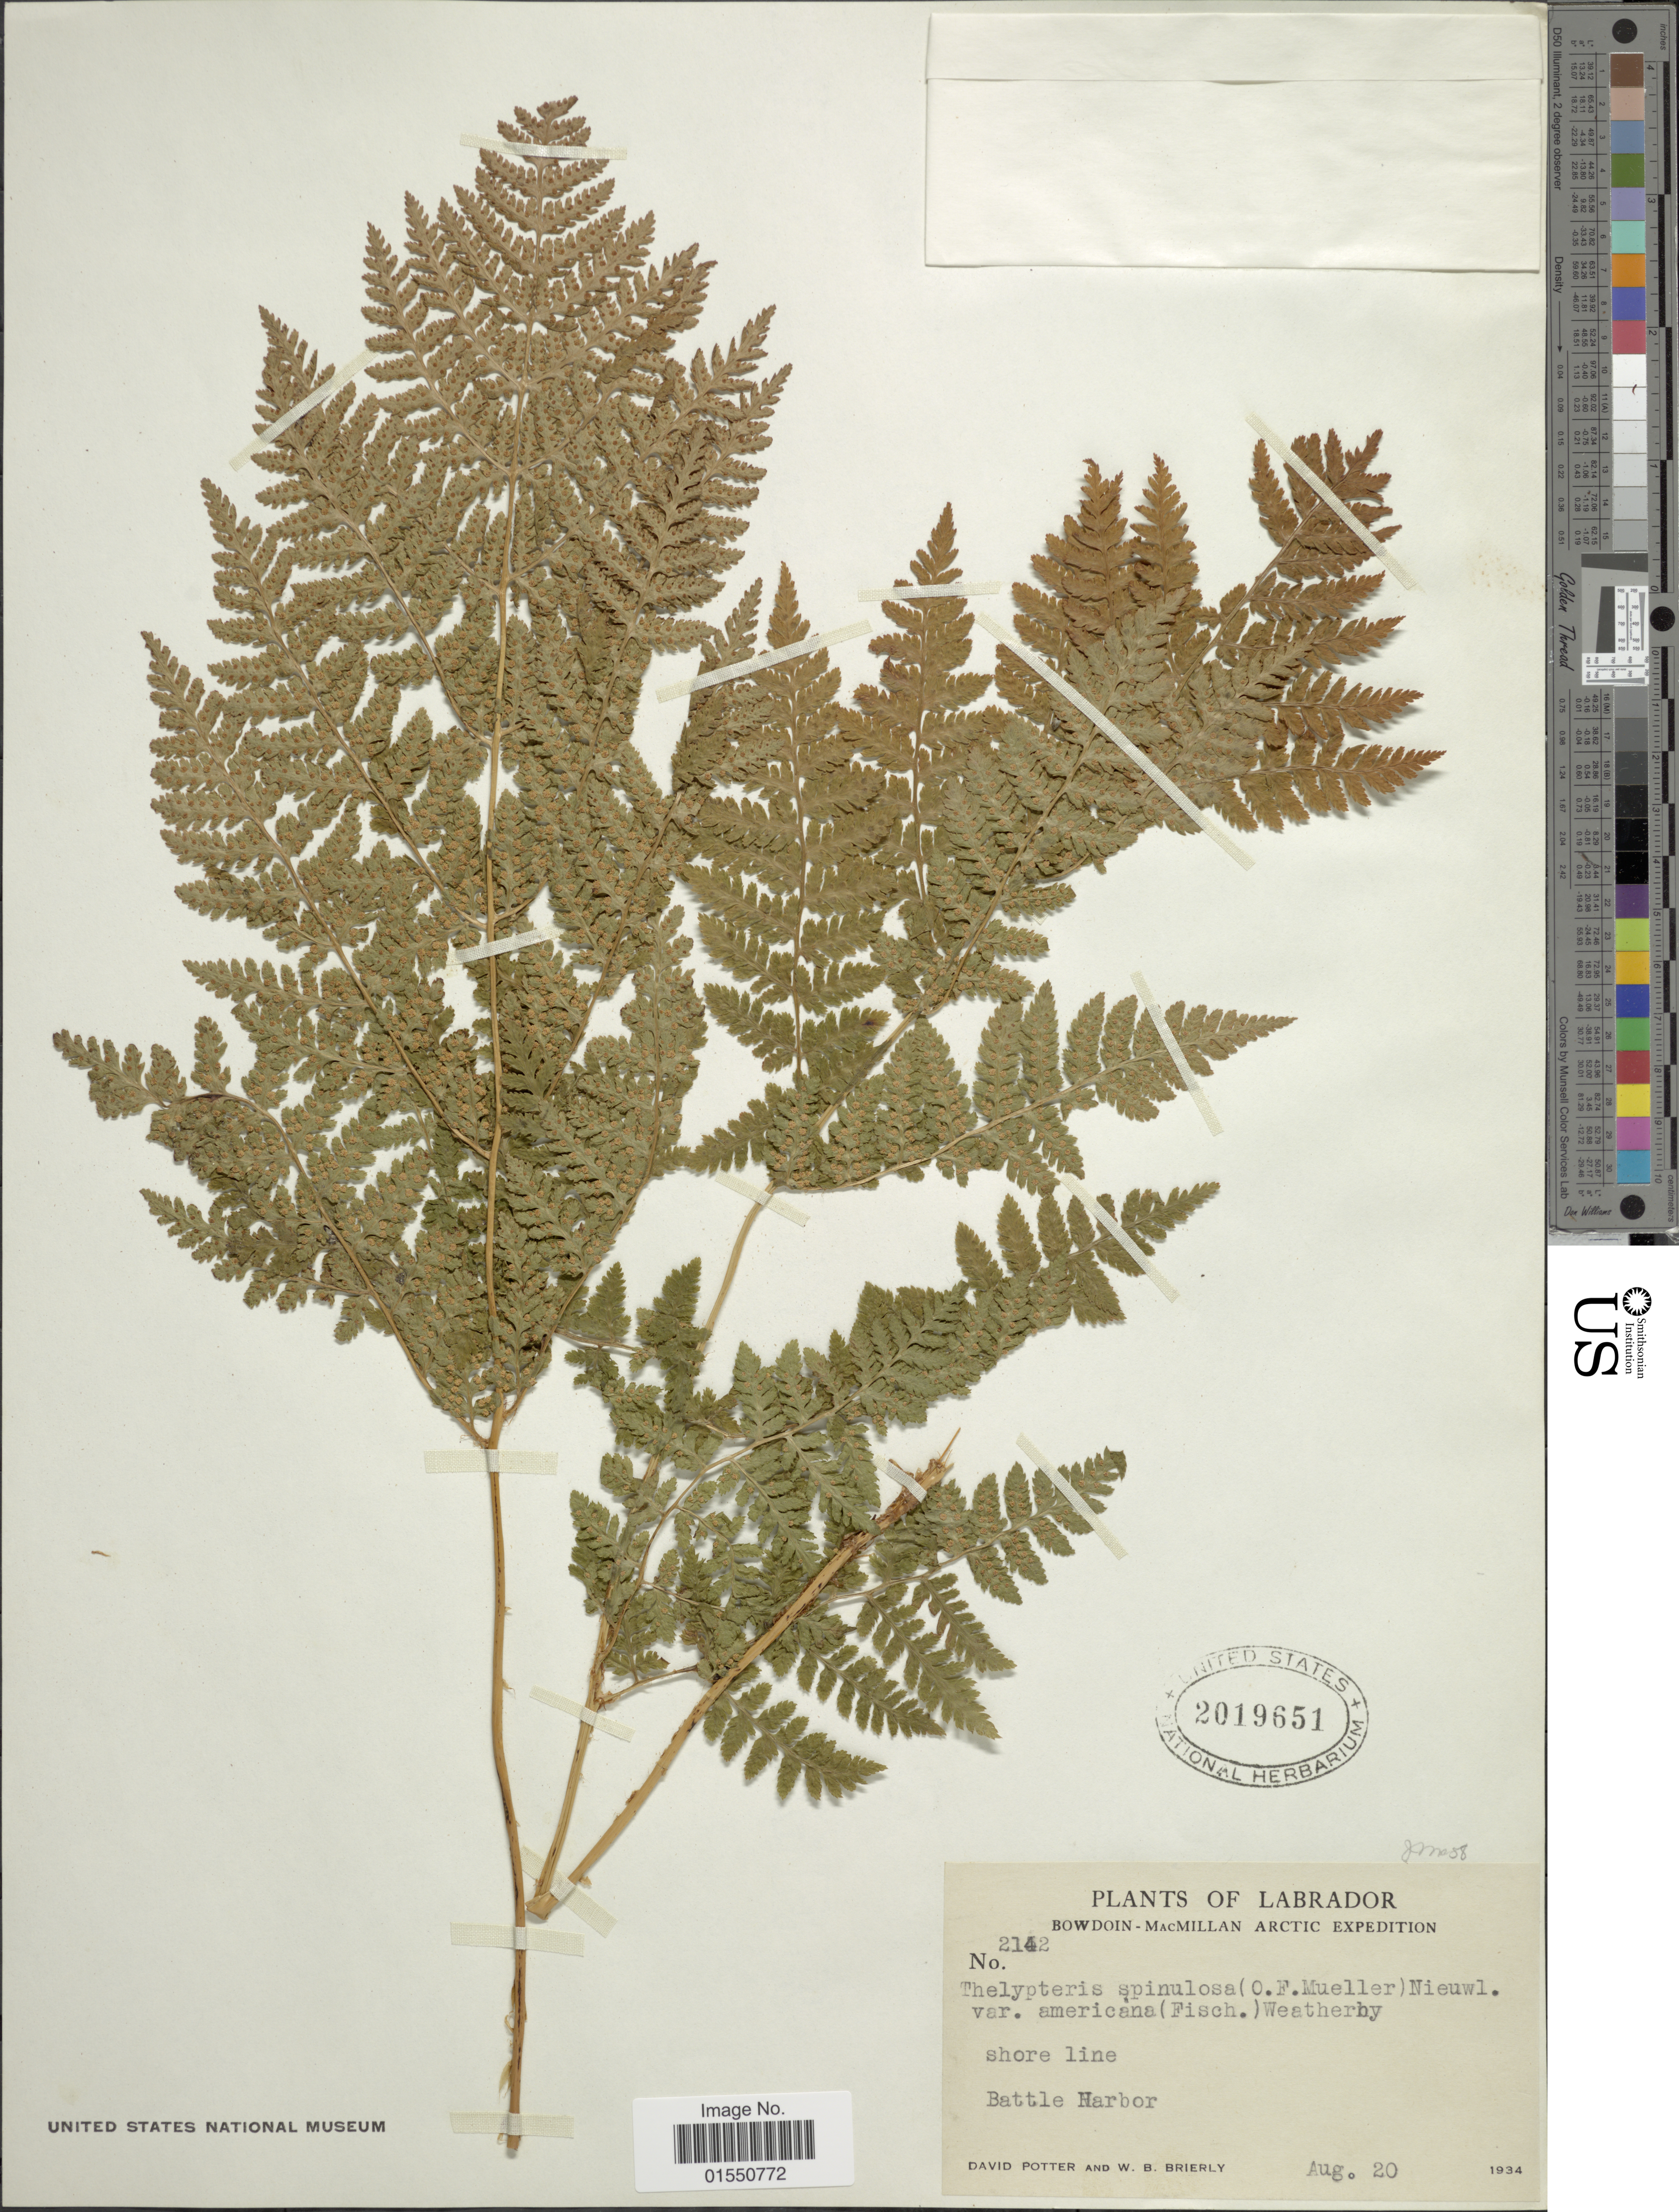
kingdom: Plantae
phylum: Tracheophyta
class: Polypodiopsida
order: Polypodiales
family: Dryopteridaceae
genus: Dryopteris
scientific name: Dryopteris expansa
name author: (C. Presl) Fraser-Jenk. & Jermy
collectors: D. Potter & W. Brierly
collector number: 2142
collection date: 1934-08-20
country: Canada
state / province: Newfoundland and Labrador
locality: Labrador, Battle Harbor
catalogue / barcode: US 2019651